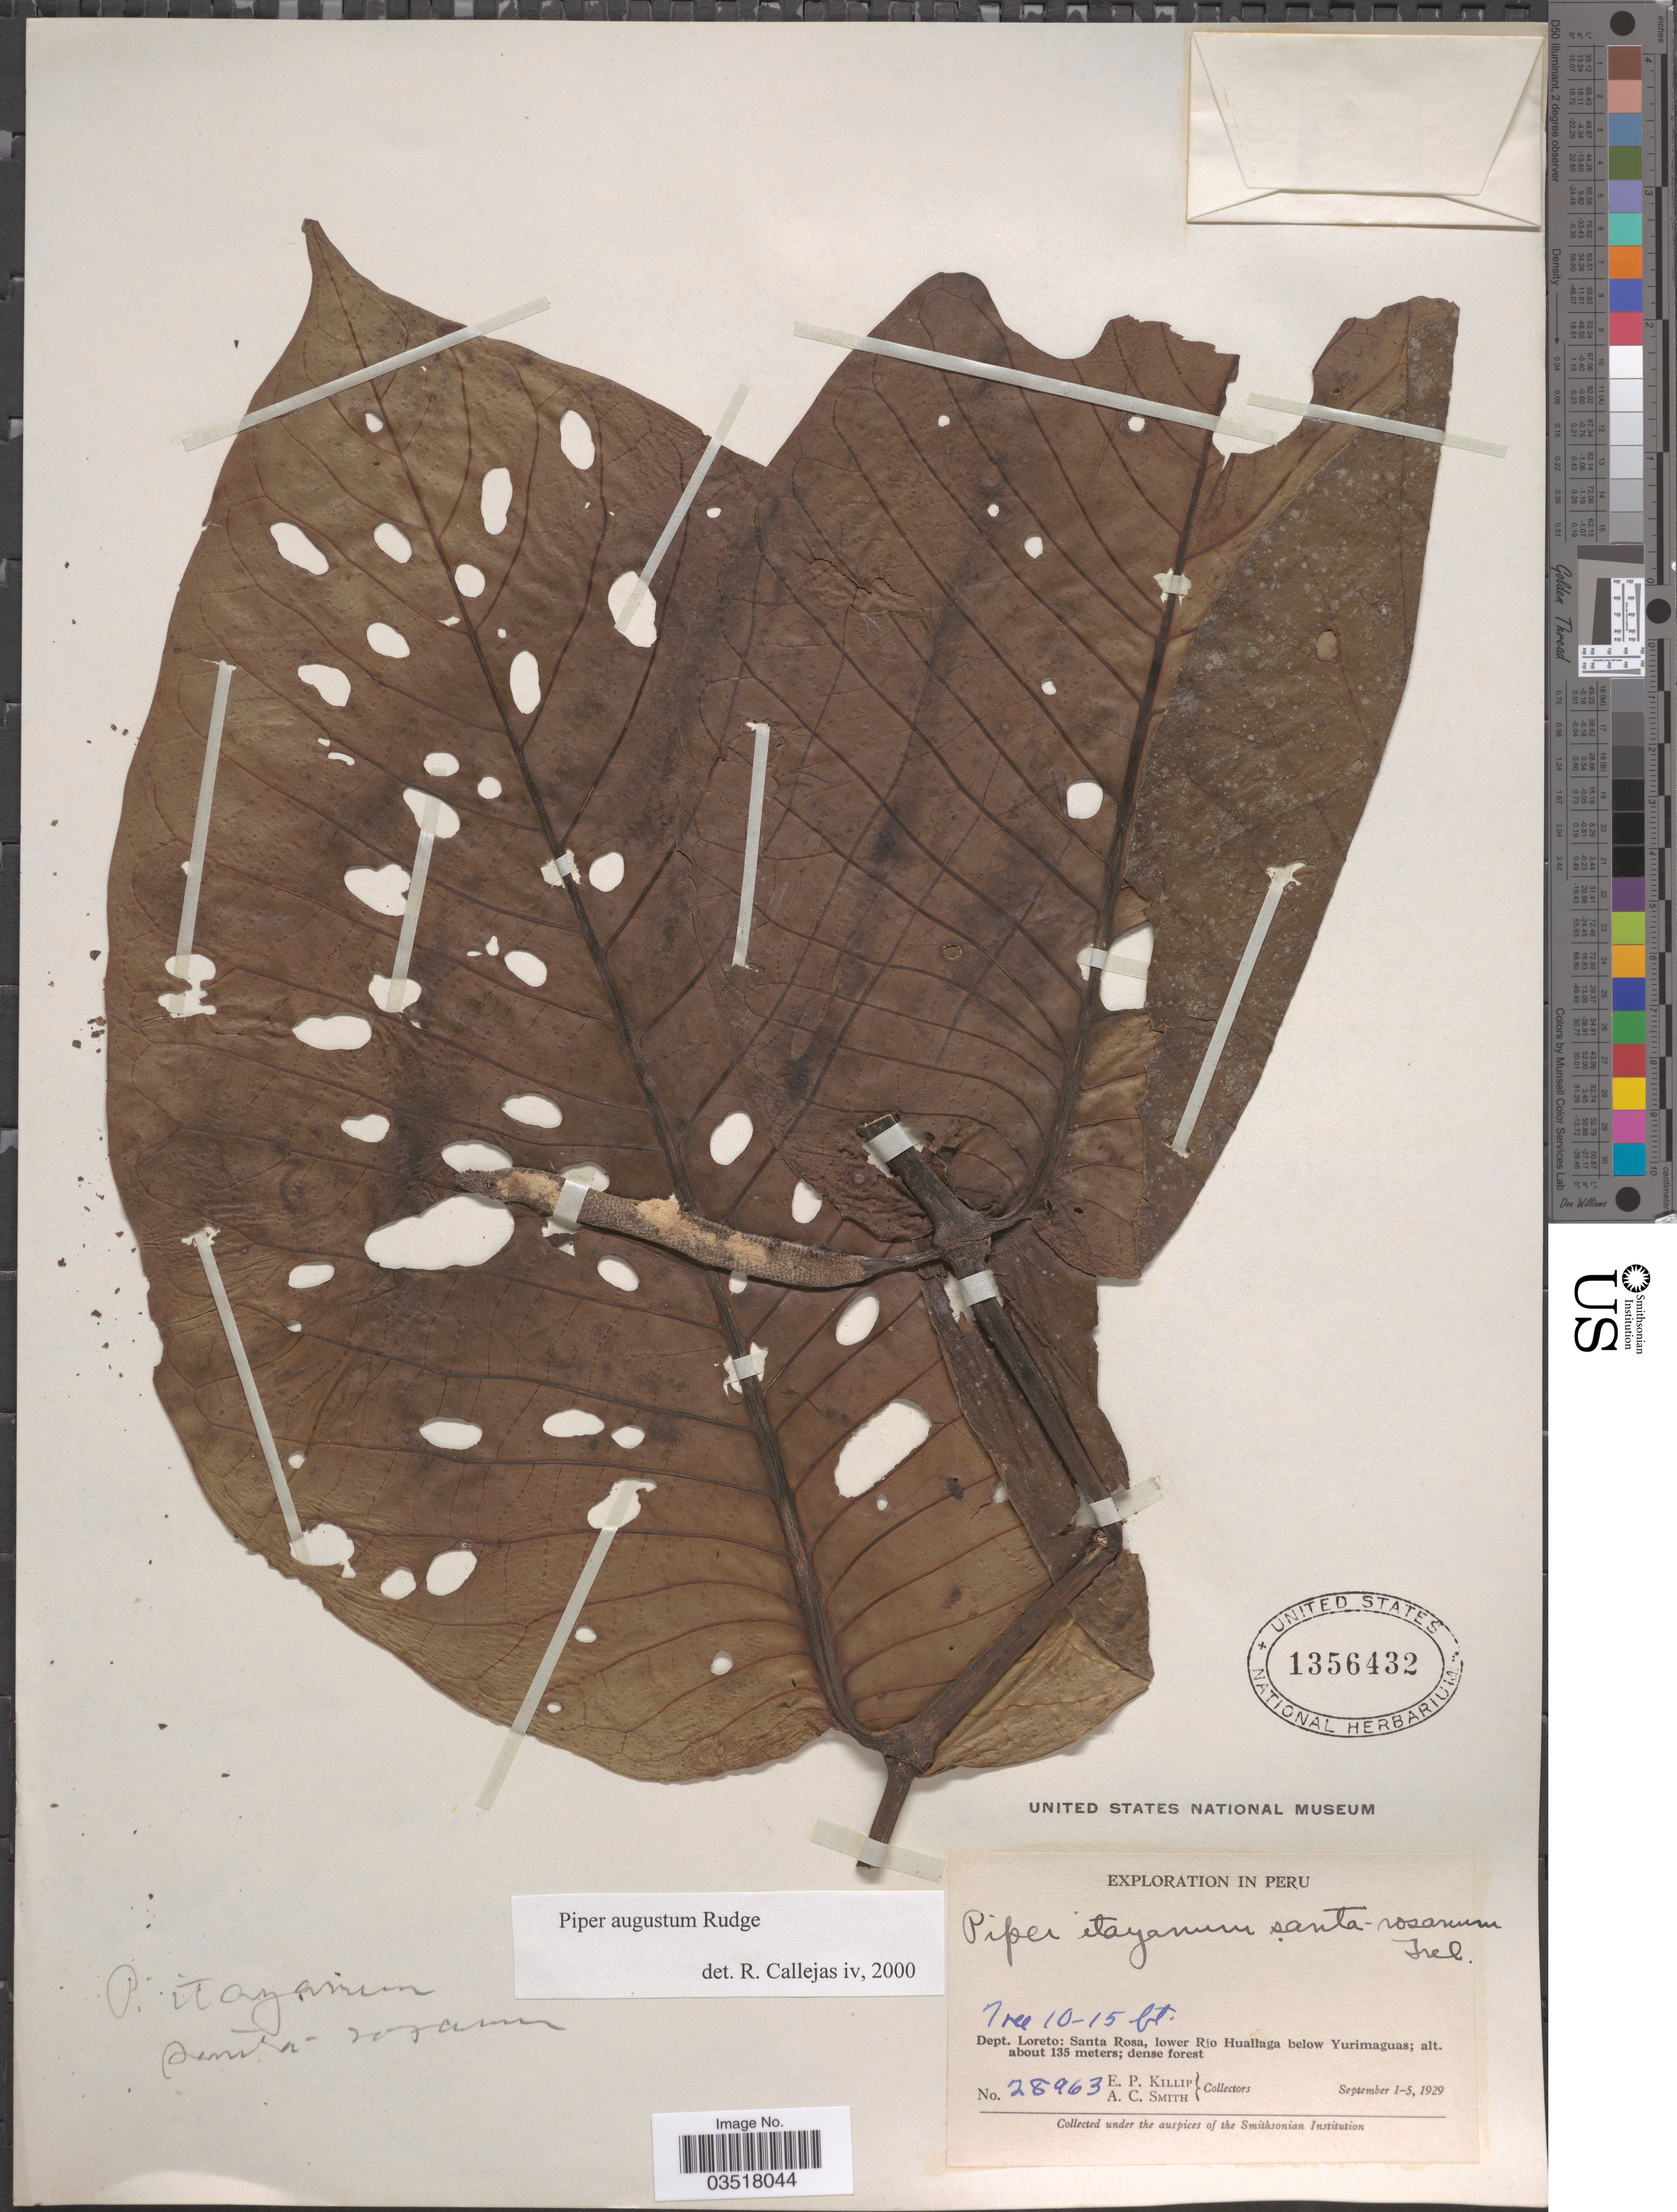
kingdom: Plantae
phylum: Tracheophyta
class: Magnoliopsida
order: Piperales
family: Piperaceae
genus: Piper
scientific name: Piper augustum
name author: Rudge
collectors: E. P. Killip & A. C. Smith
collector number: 28963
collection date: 1929-09-01/1929-09-05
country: Peru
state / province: Loreto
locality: Dept. Loreto: Santa Rosa, lower Río Huallaga below Yurimaguas.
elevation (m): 135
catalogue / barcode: US 1356432